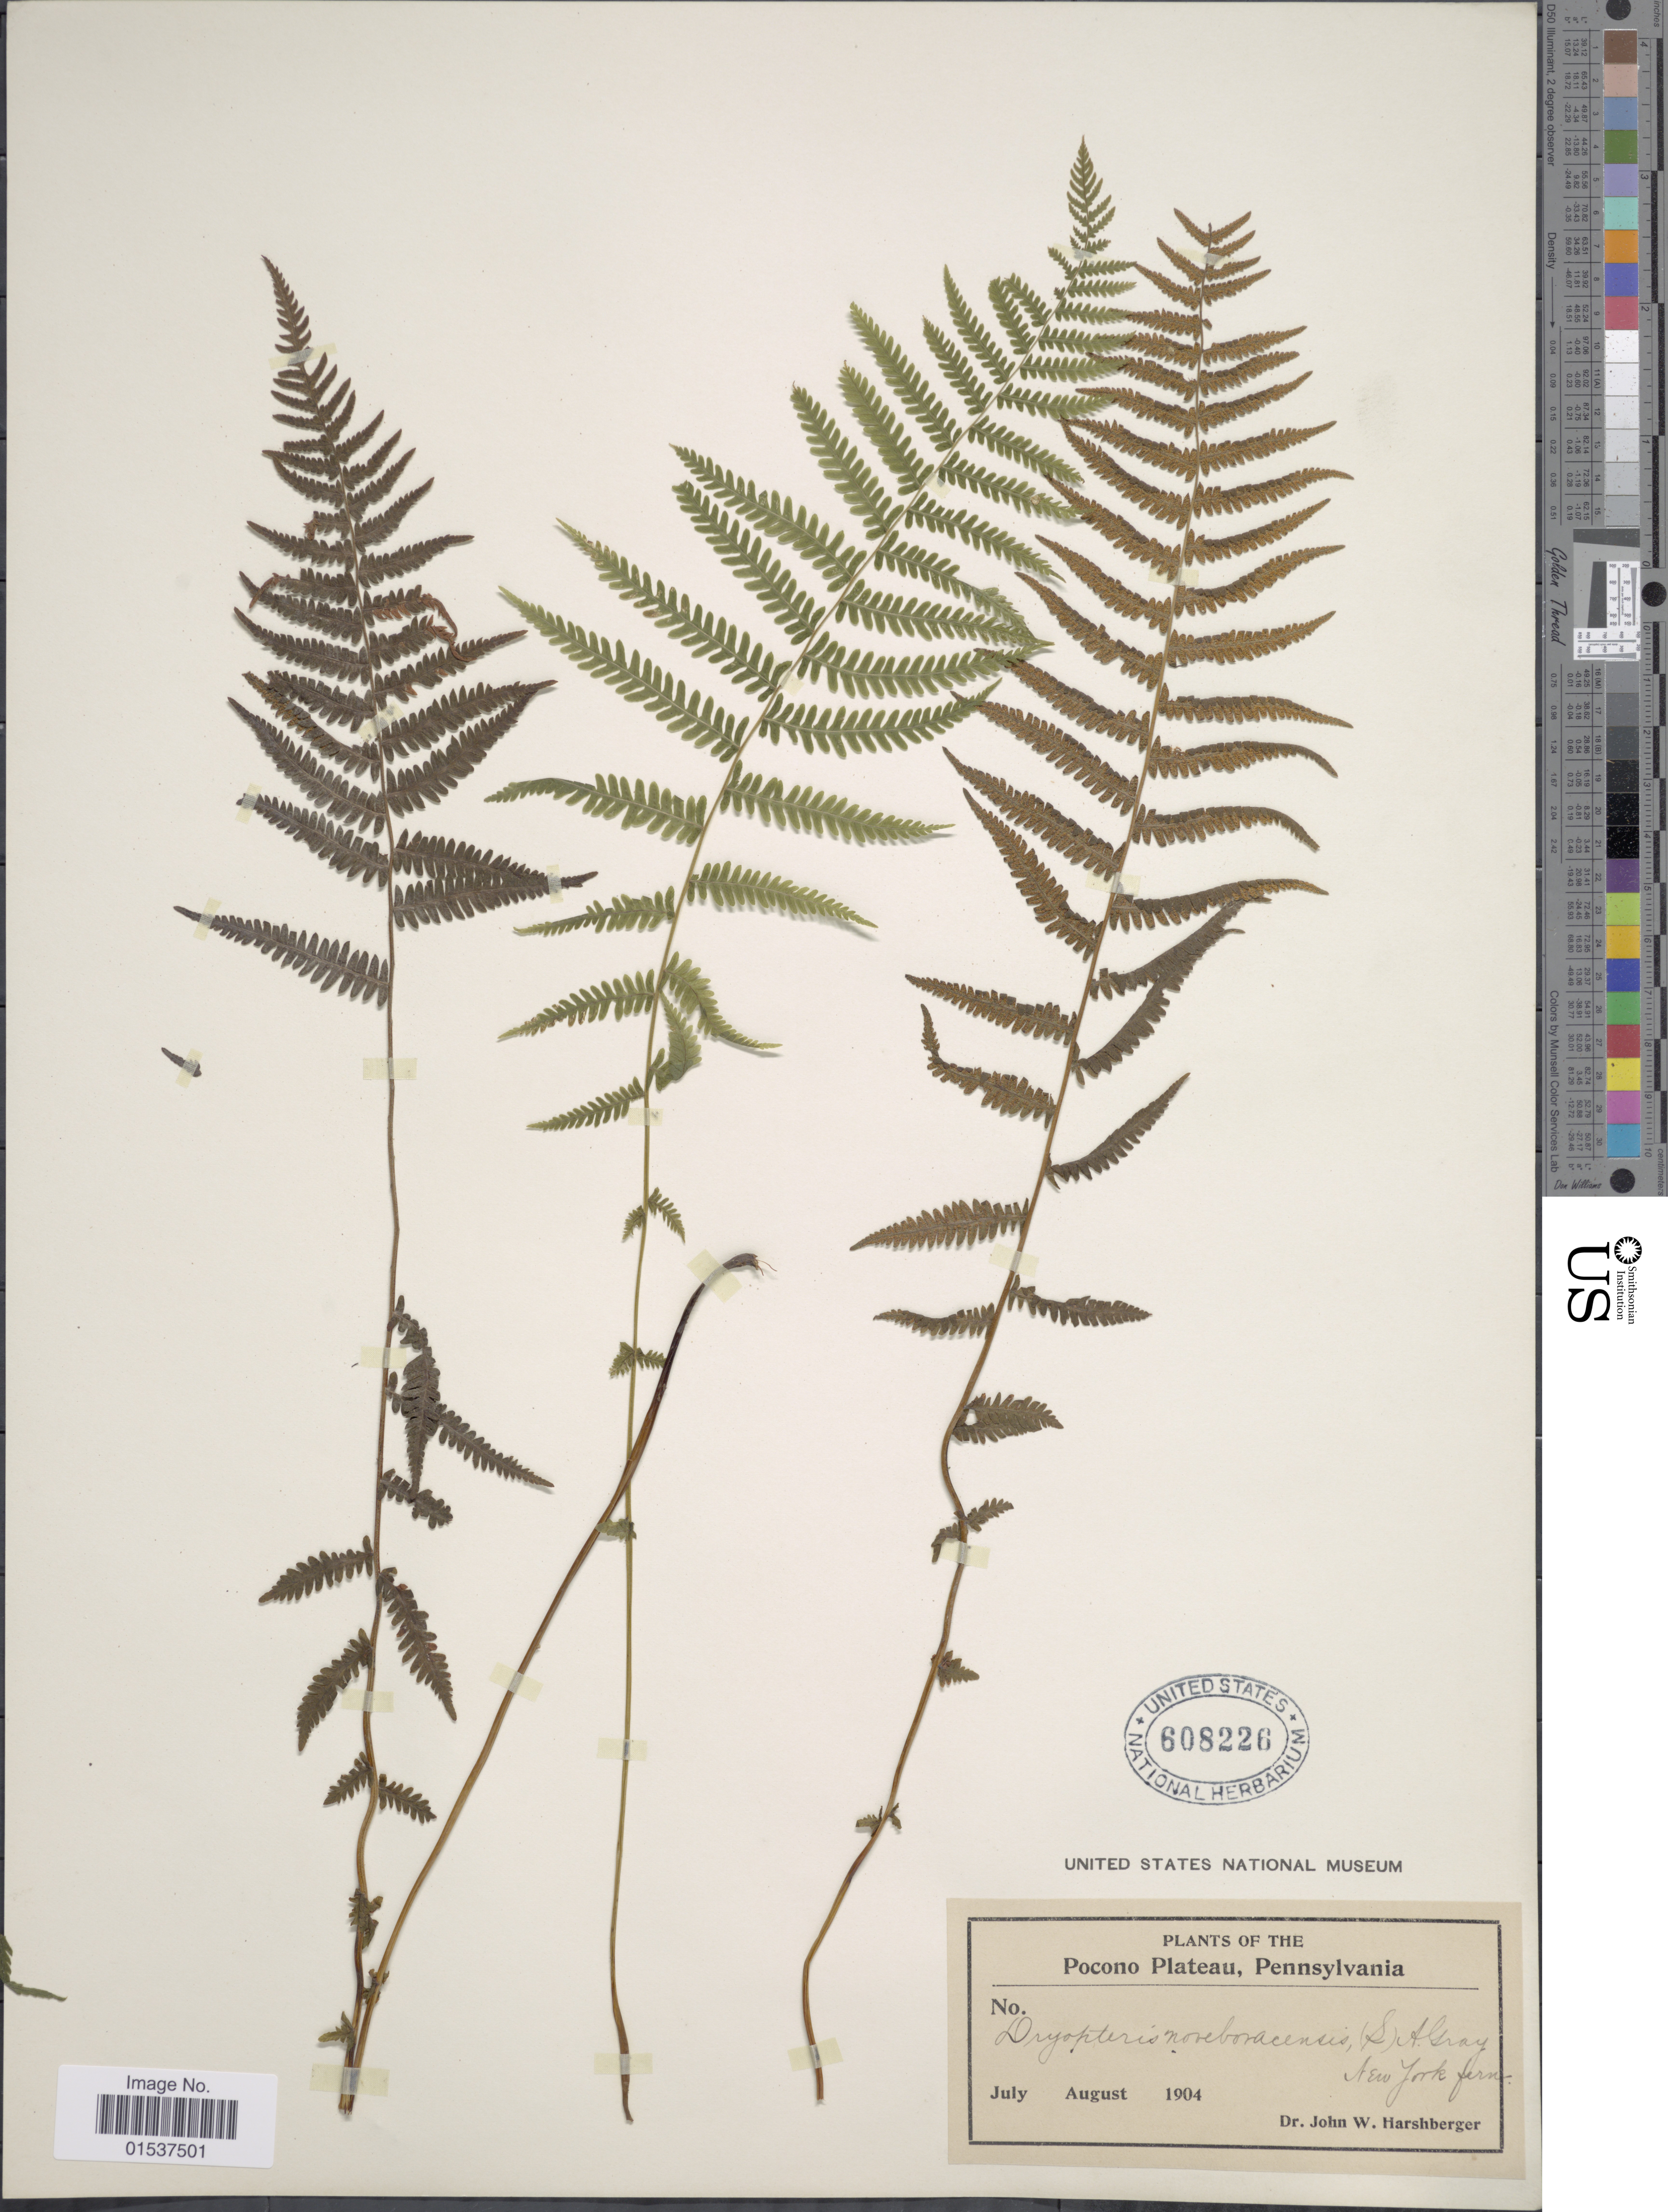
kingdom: Plantae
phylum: Tracheophyta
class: Polypodiopsida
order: Polypodiales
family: Thelypteridaceae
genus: Parathelypteris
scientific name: Parathelypteris noveboracensis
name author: (L.) Ching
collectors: J. W. Harshberger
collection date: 1904-07/1904-08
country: United States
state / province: Pennsylvania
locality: Pocono Plateau.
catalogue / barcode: US 608226